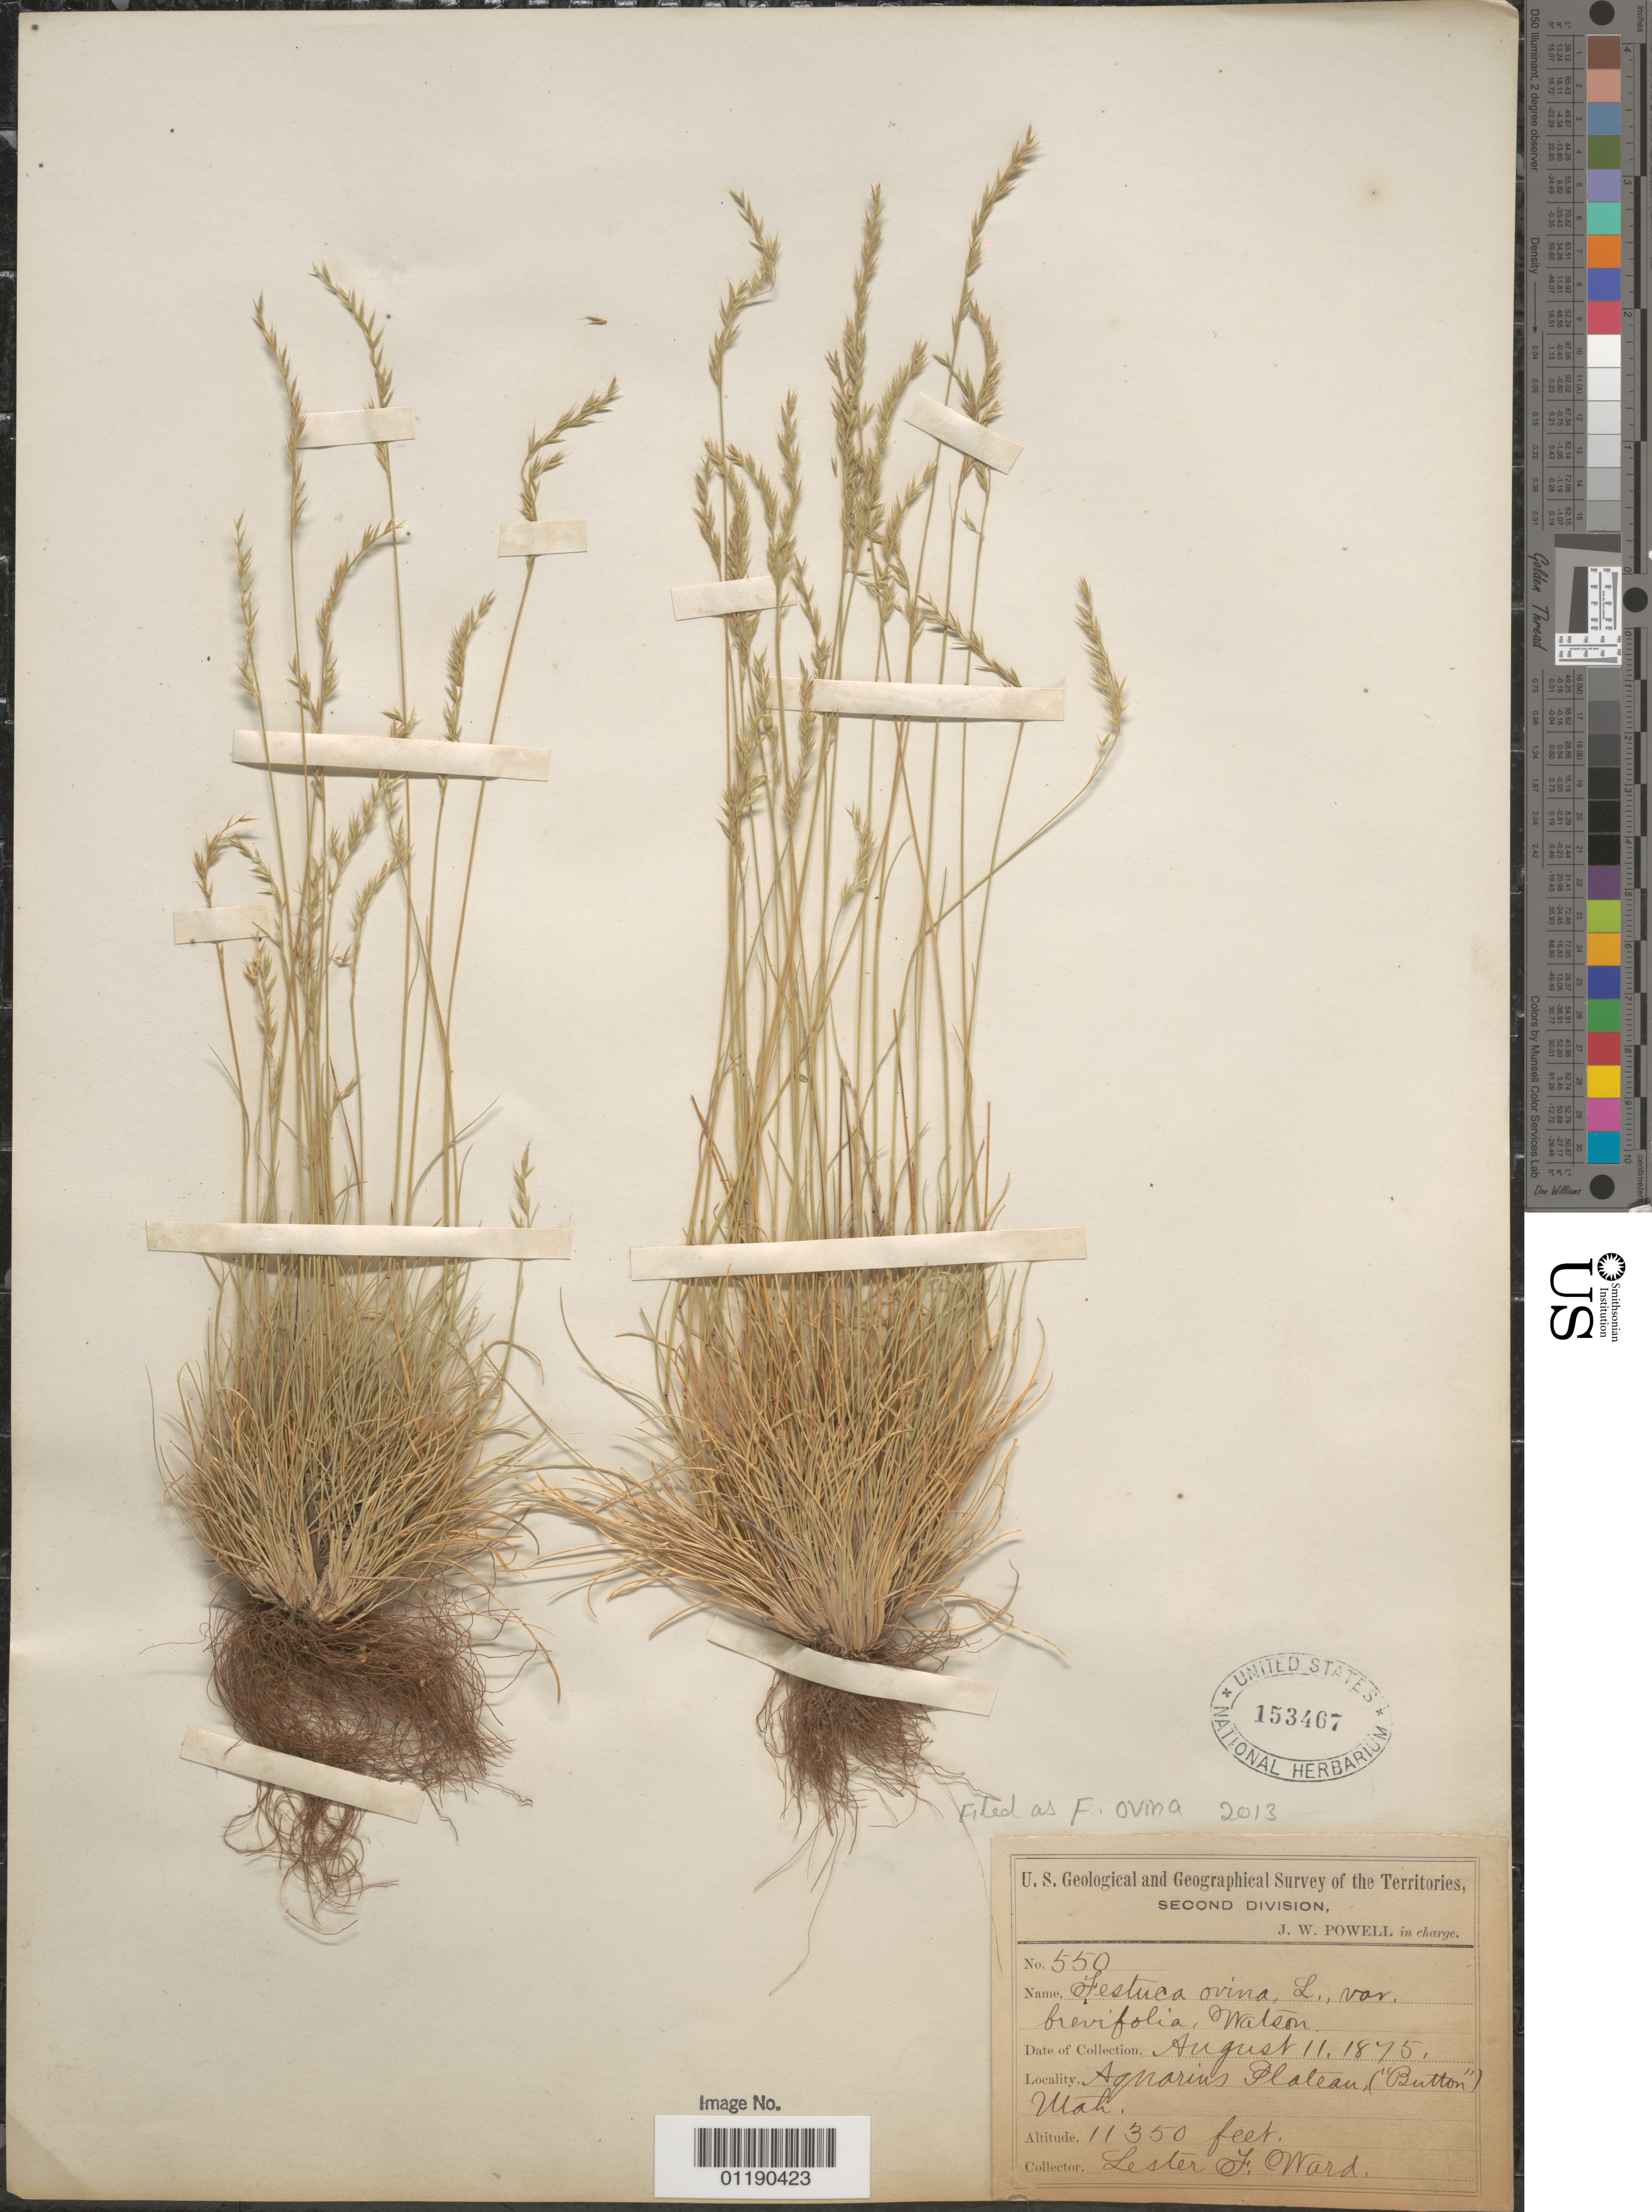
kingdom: Plantae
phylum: Tracheophyta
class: Liliopsida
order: Poales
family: Poaceae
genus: Festuca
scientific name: Festuca ovina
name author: Hack.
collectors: L. F. Ward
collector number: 550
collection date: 1875-08-11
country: United States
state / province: Utah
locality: Aquarius Plateau (" Button")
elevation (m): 3459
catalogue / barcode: US 153467